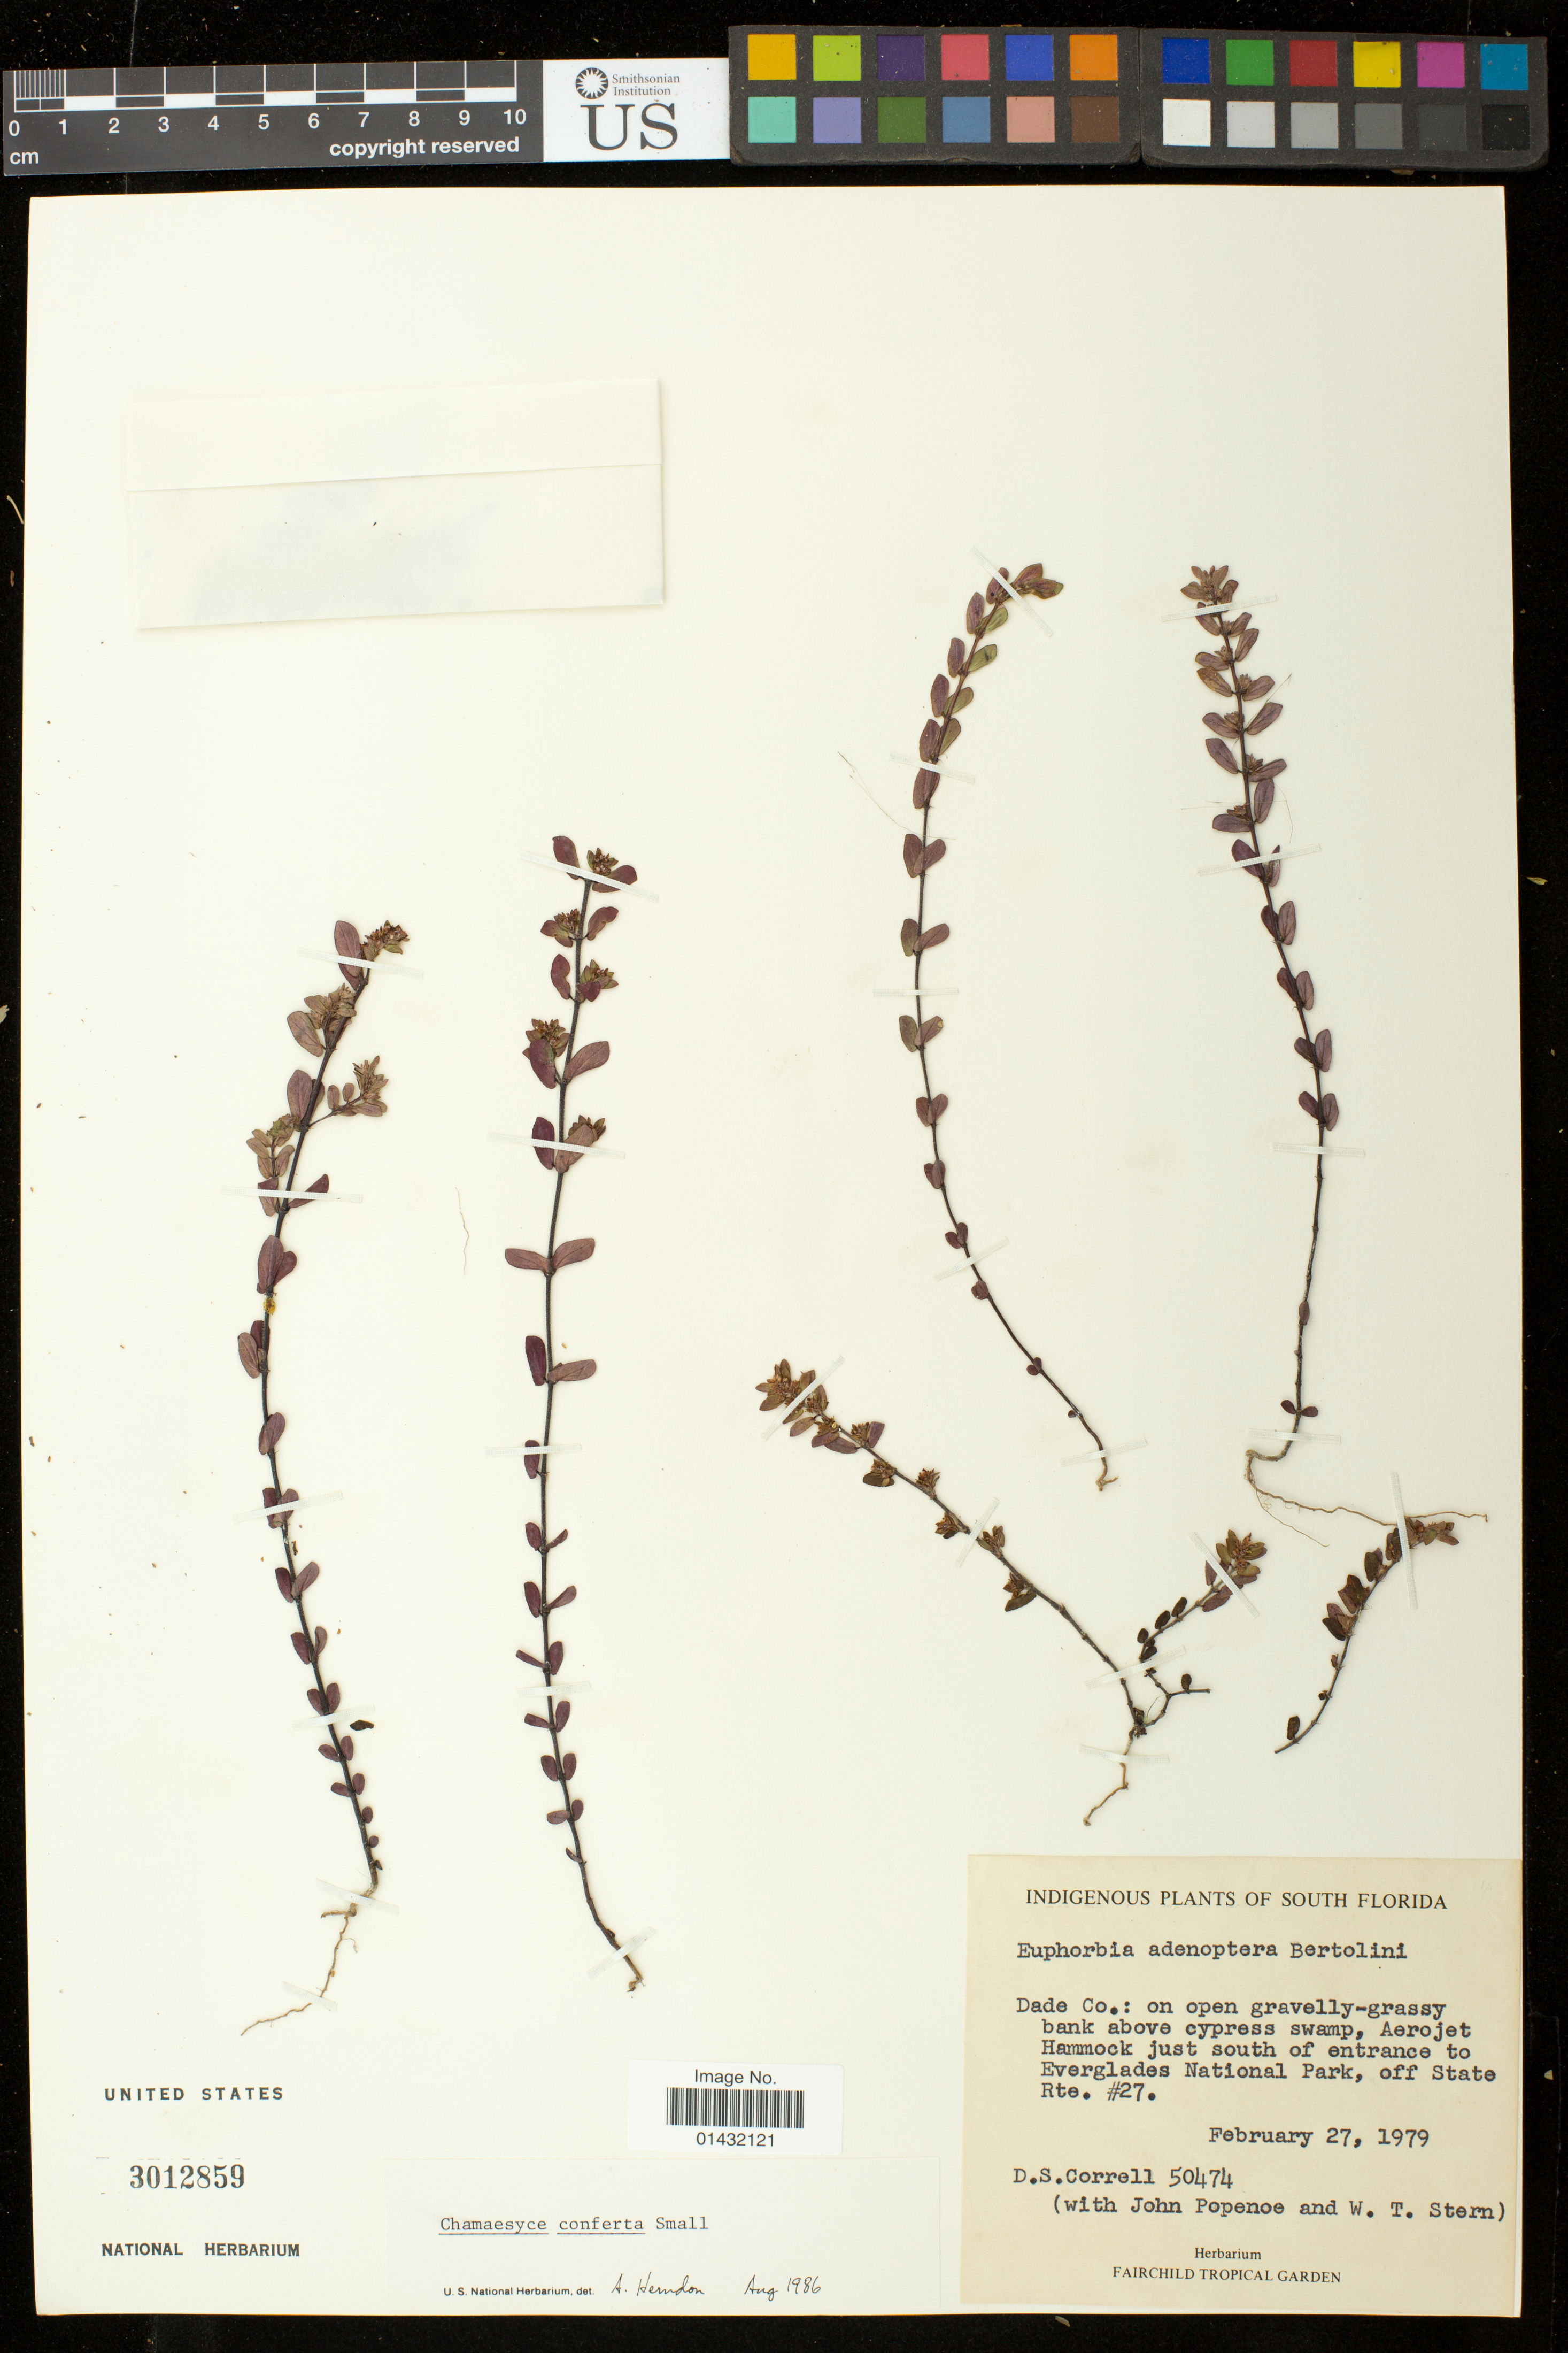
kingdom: Plantae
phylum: Tracheophyta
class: Magnoliopsida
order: Malpighiales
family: Euphorbiaceae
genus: Euphorbia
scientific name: Euphorbia conferta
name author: (Small) Oudejans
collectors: D. S. Correll, J. Popenoe & W. Stern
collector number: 50474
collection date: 1979-02-27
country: United States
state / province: Florida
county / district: Miami-Dade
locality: Aerojet Hammock just south of entrance to Everglades National Park, off State Rte. #27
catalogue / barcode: US 3012859